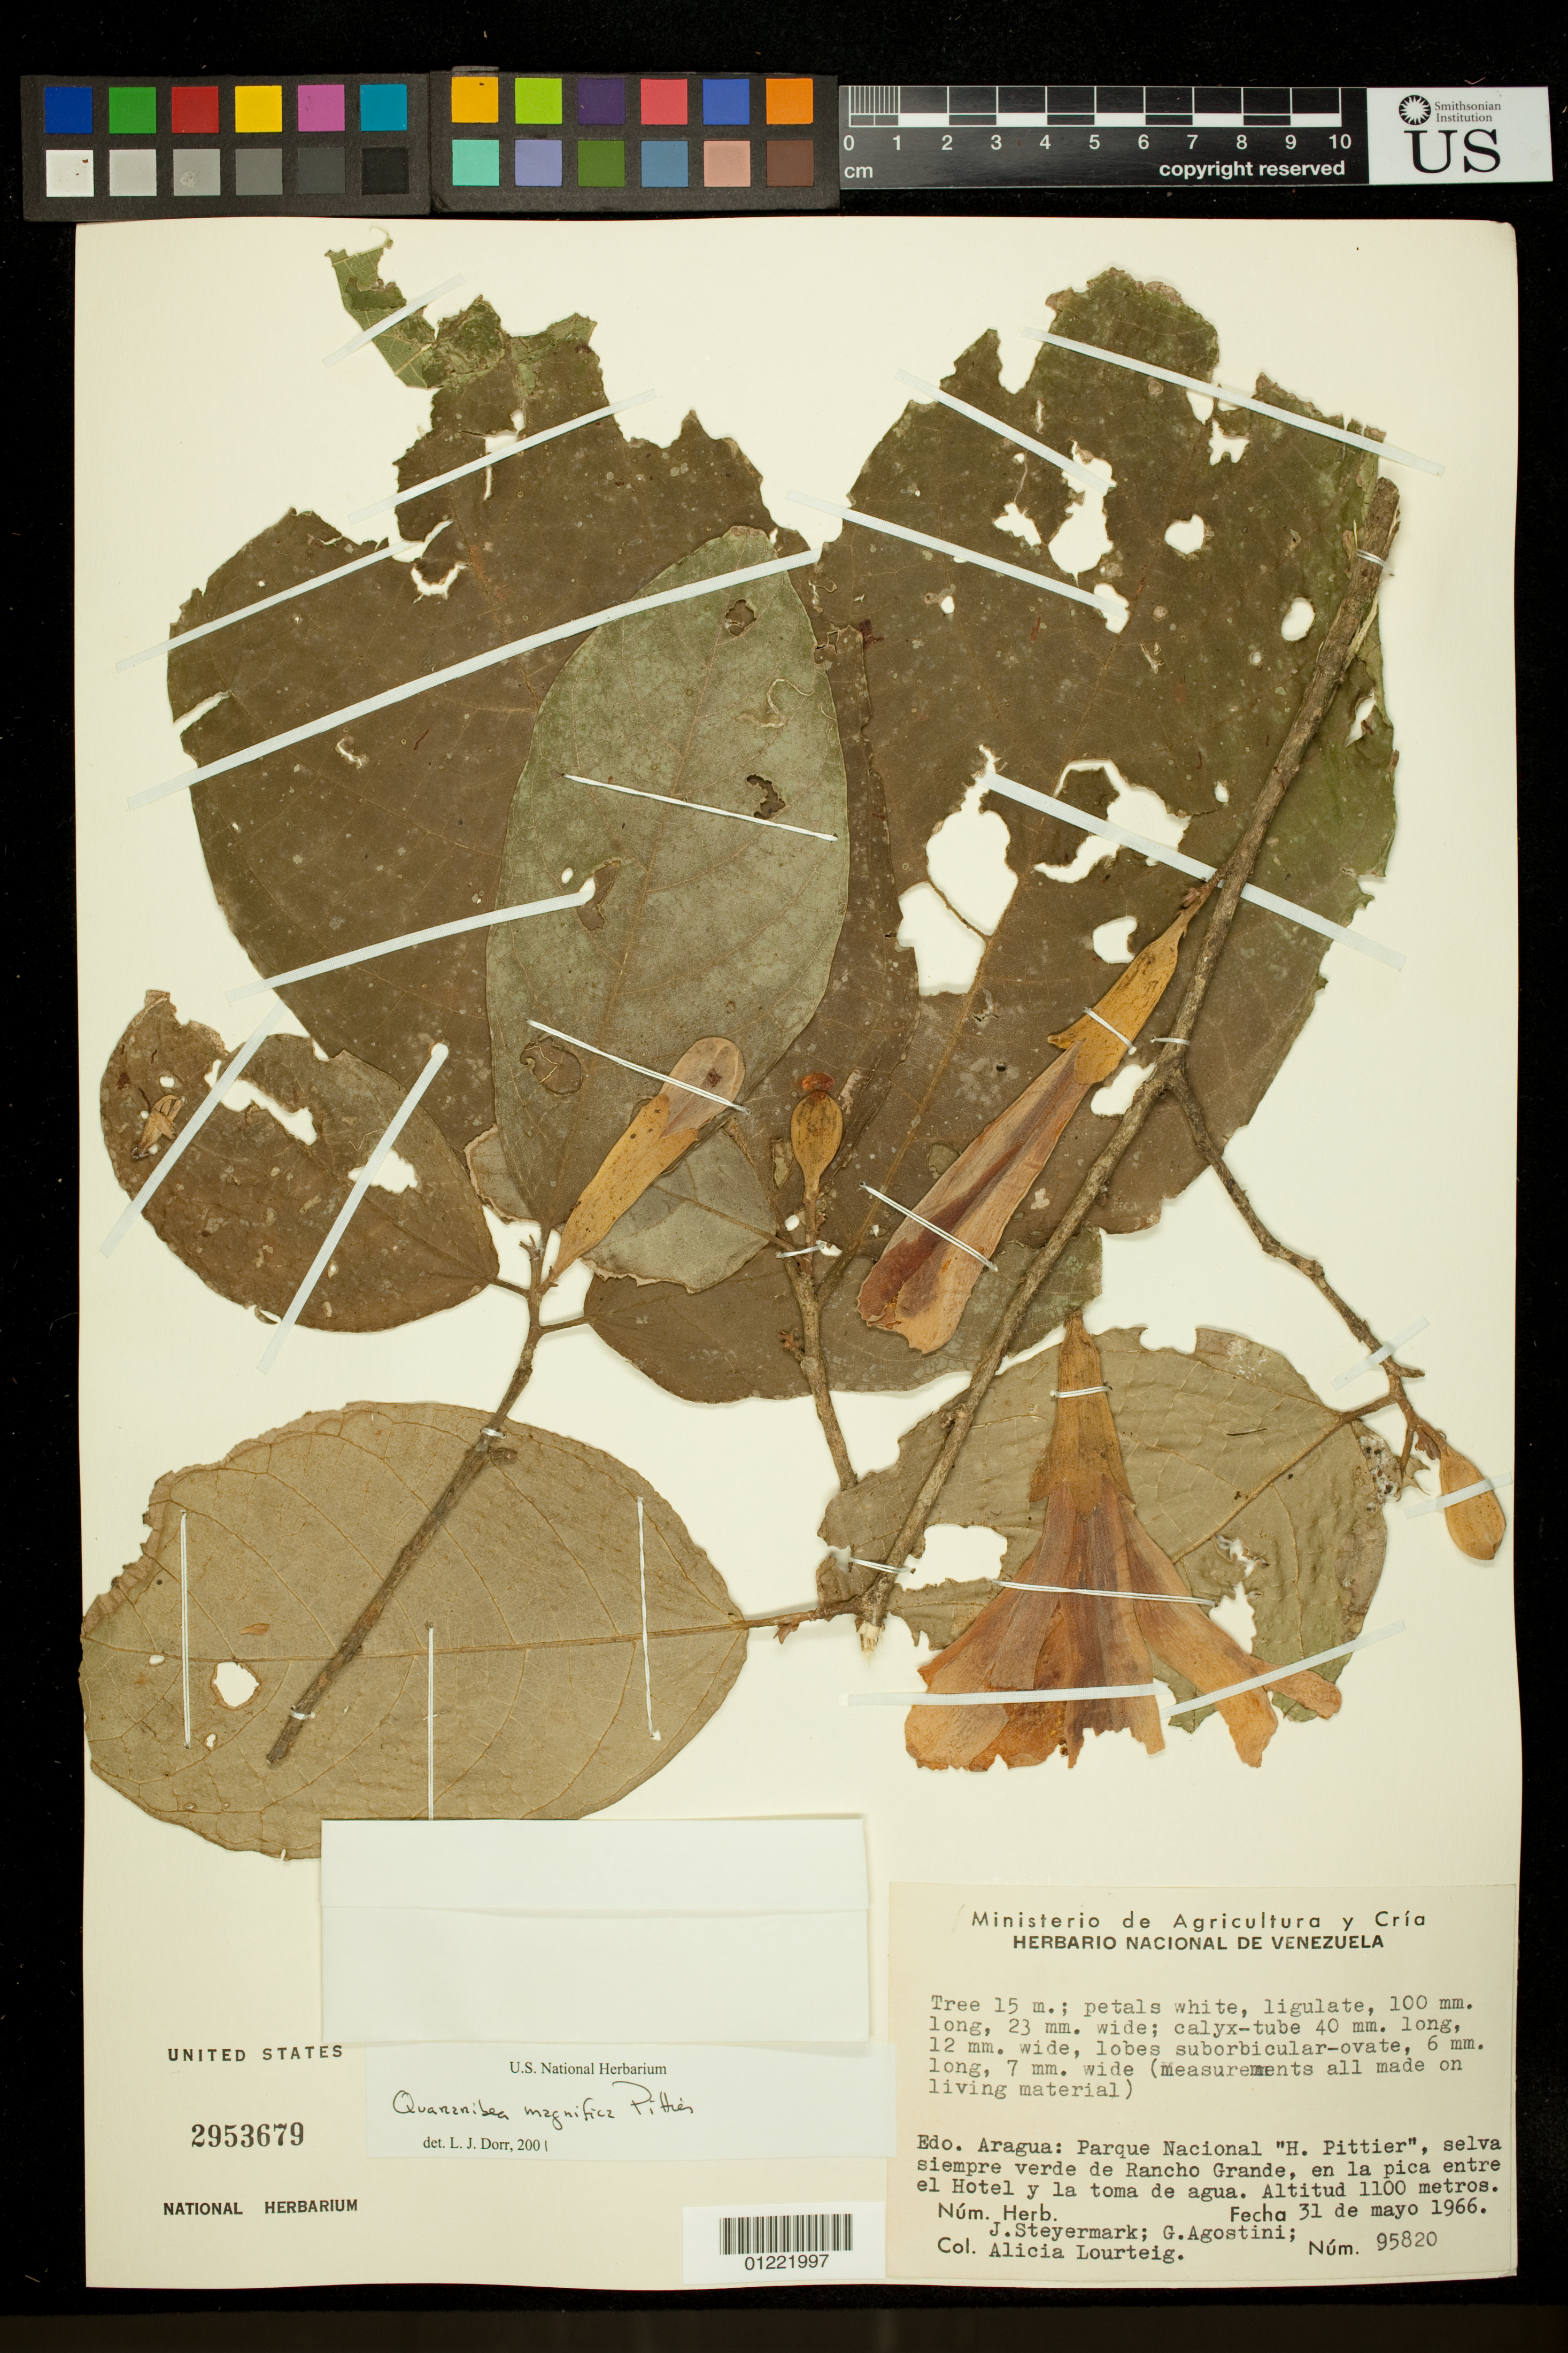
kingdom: Plantae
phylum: Tracheophyta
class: Magnoliopsida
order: Malvales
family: Malvaceae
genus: Quararibea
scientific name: Quararibea magnifica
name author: Pittier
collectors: J. Steyermark, G. Agostini & A. Lourteig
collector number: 95820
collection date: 1966-05-31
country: Venezuela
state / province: Aragua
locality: Parque Nacional "Henri Pittier", selva siempre verde de Rancho Grande, en la pica entre el Hotel y la toma de agua.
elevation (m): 1100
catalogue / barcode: US 2953679